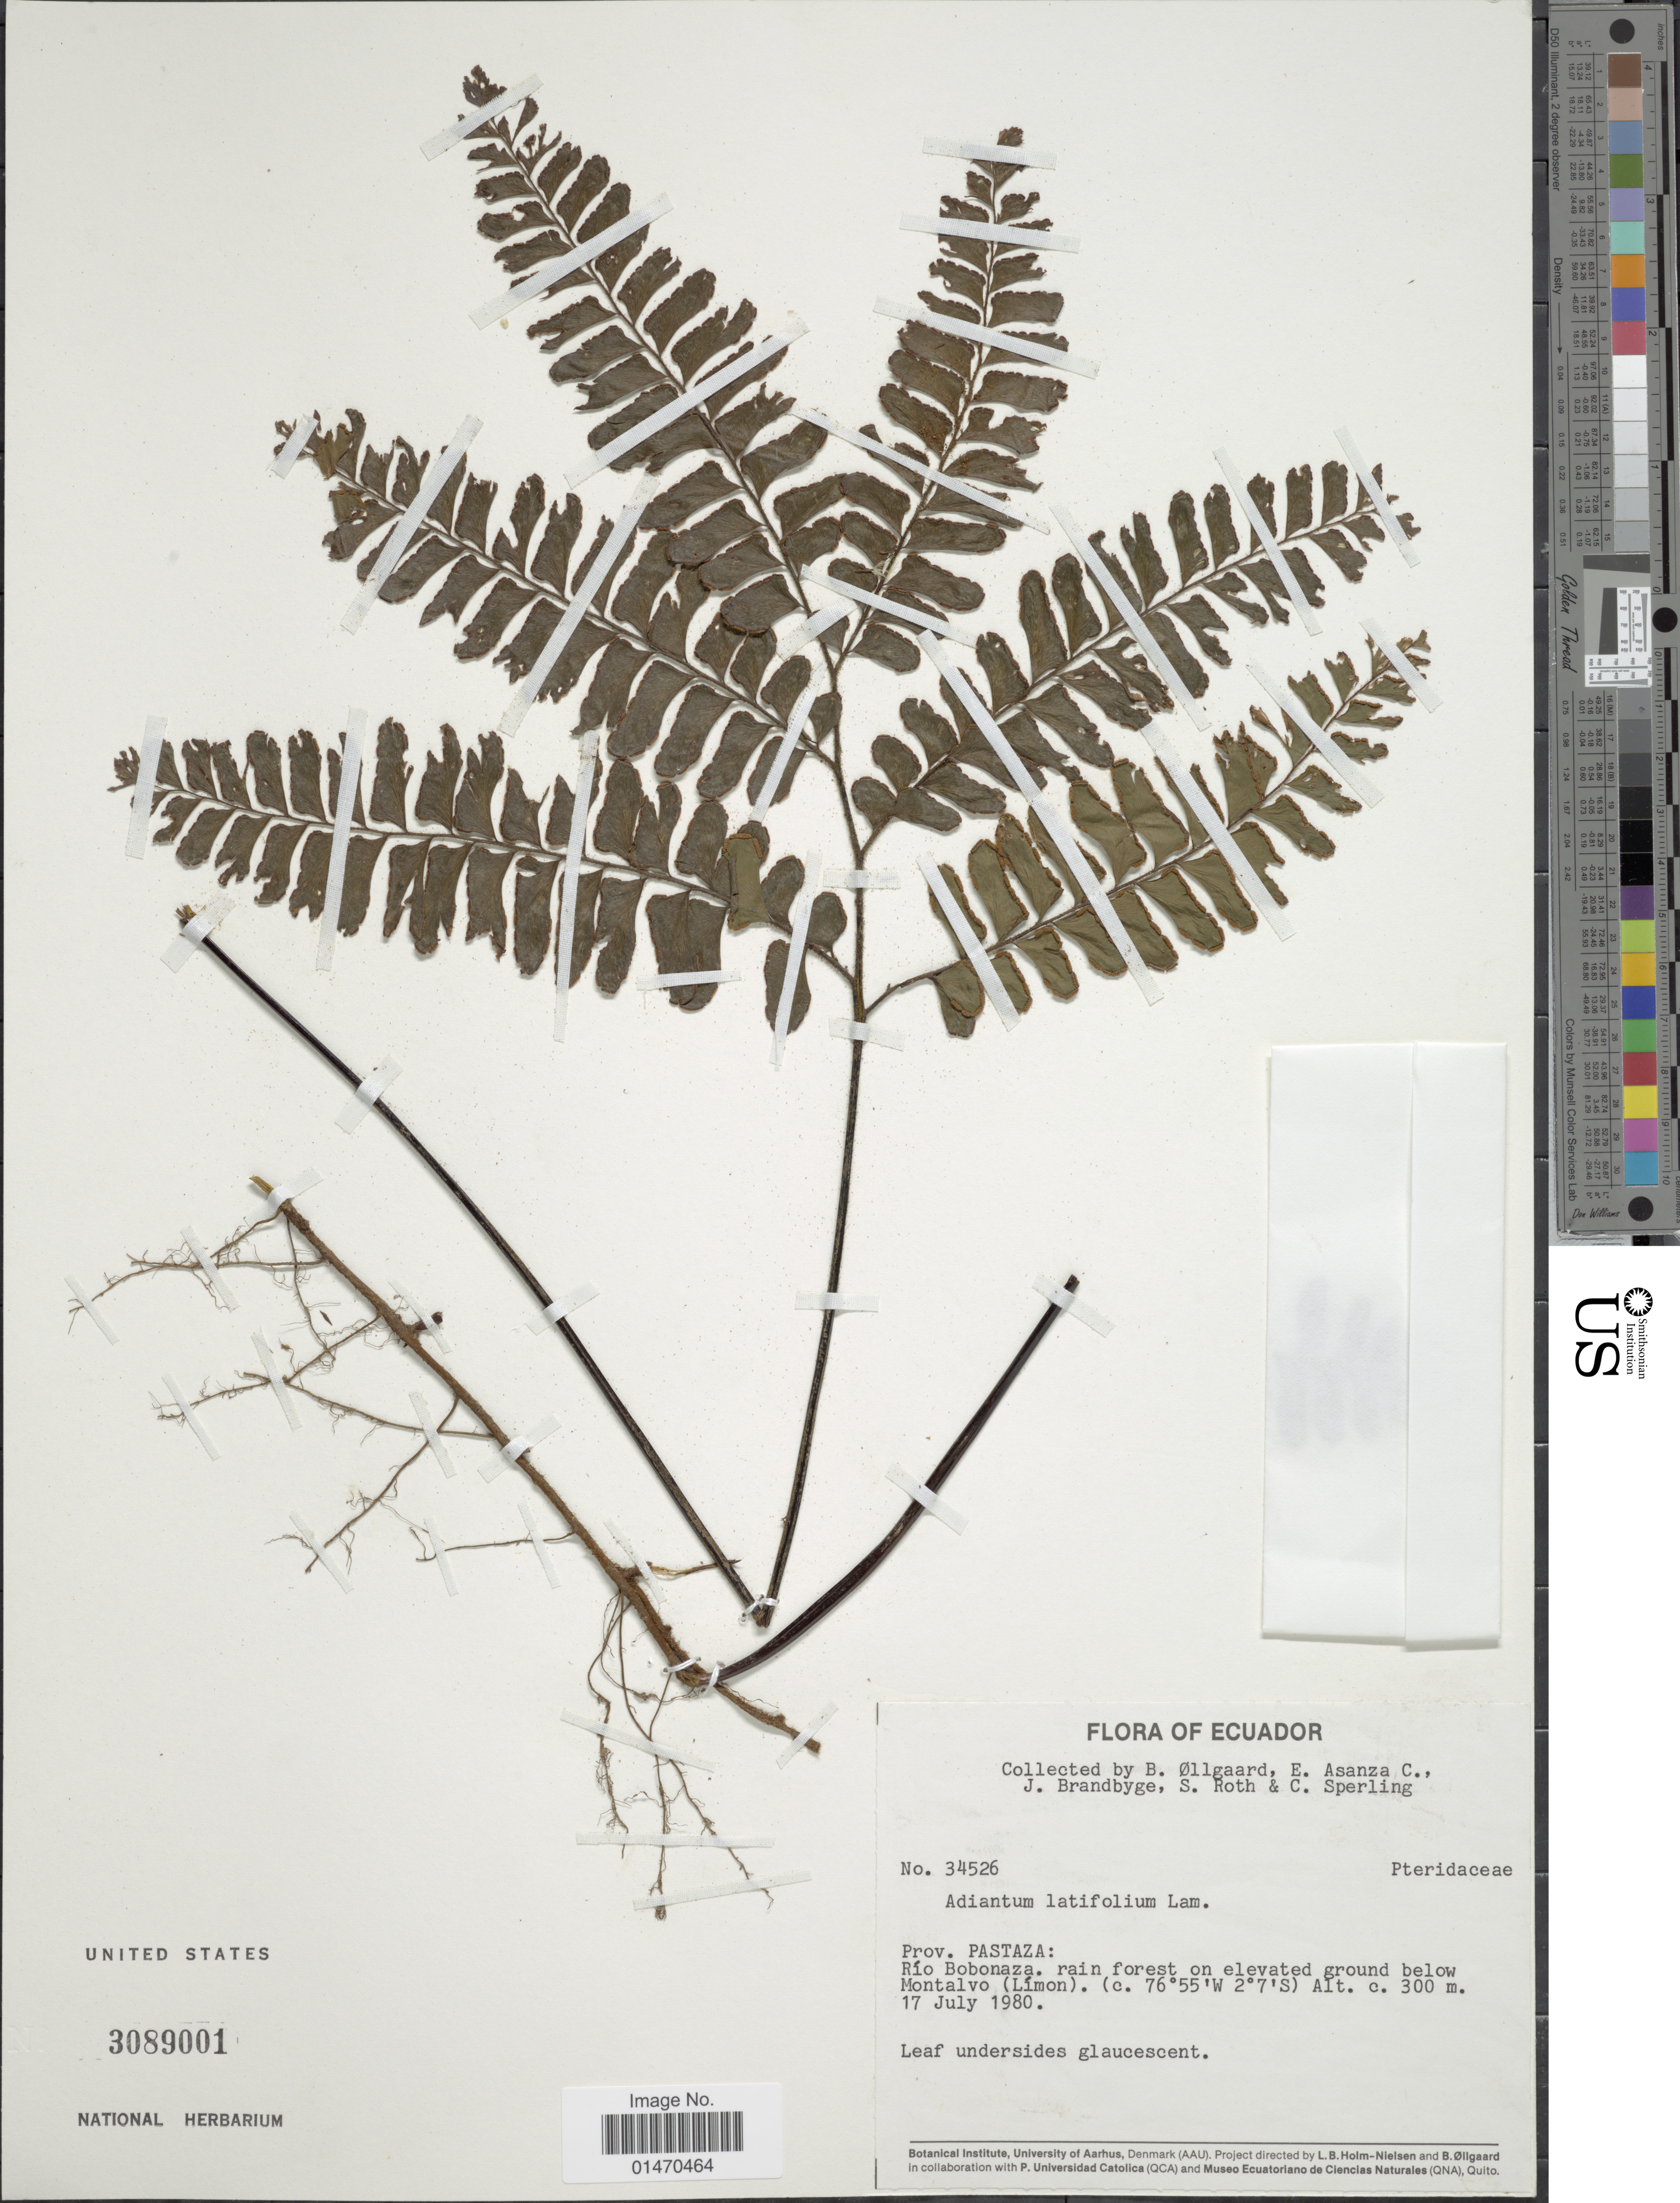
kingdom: Plantae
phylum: Tracheophyta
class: Polypodiopsida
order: Polypodiales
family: Pteridaceae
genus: Adiantum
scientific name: Adiantum latifolium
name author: Lam.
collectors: B. Øllgaard, E. Asanza C., J. Brandbyge, S. Roth & C. Sperling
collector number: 34526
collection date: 1980-07-17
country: Ecuador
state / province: Pastaza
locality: Prov. Pastaza: Rio Bobonanza, rain forest on elevated ground below Montalvo(Límon)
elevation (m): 300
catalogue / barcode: US 3089001